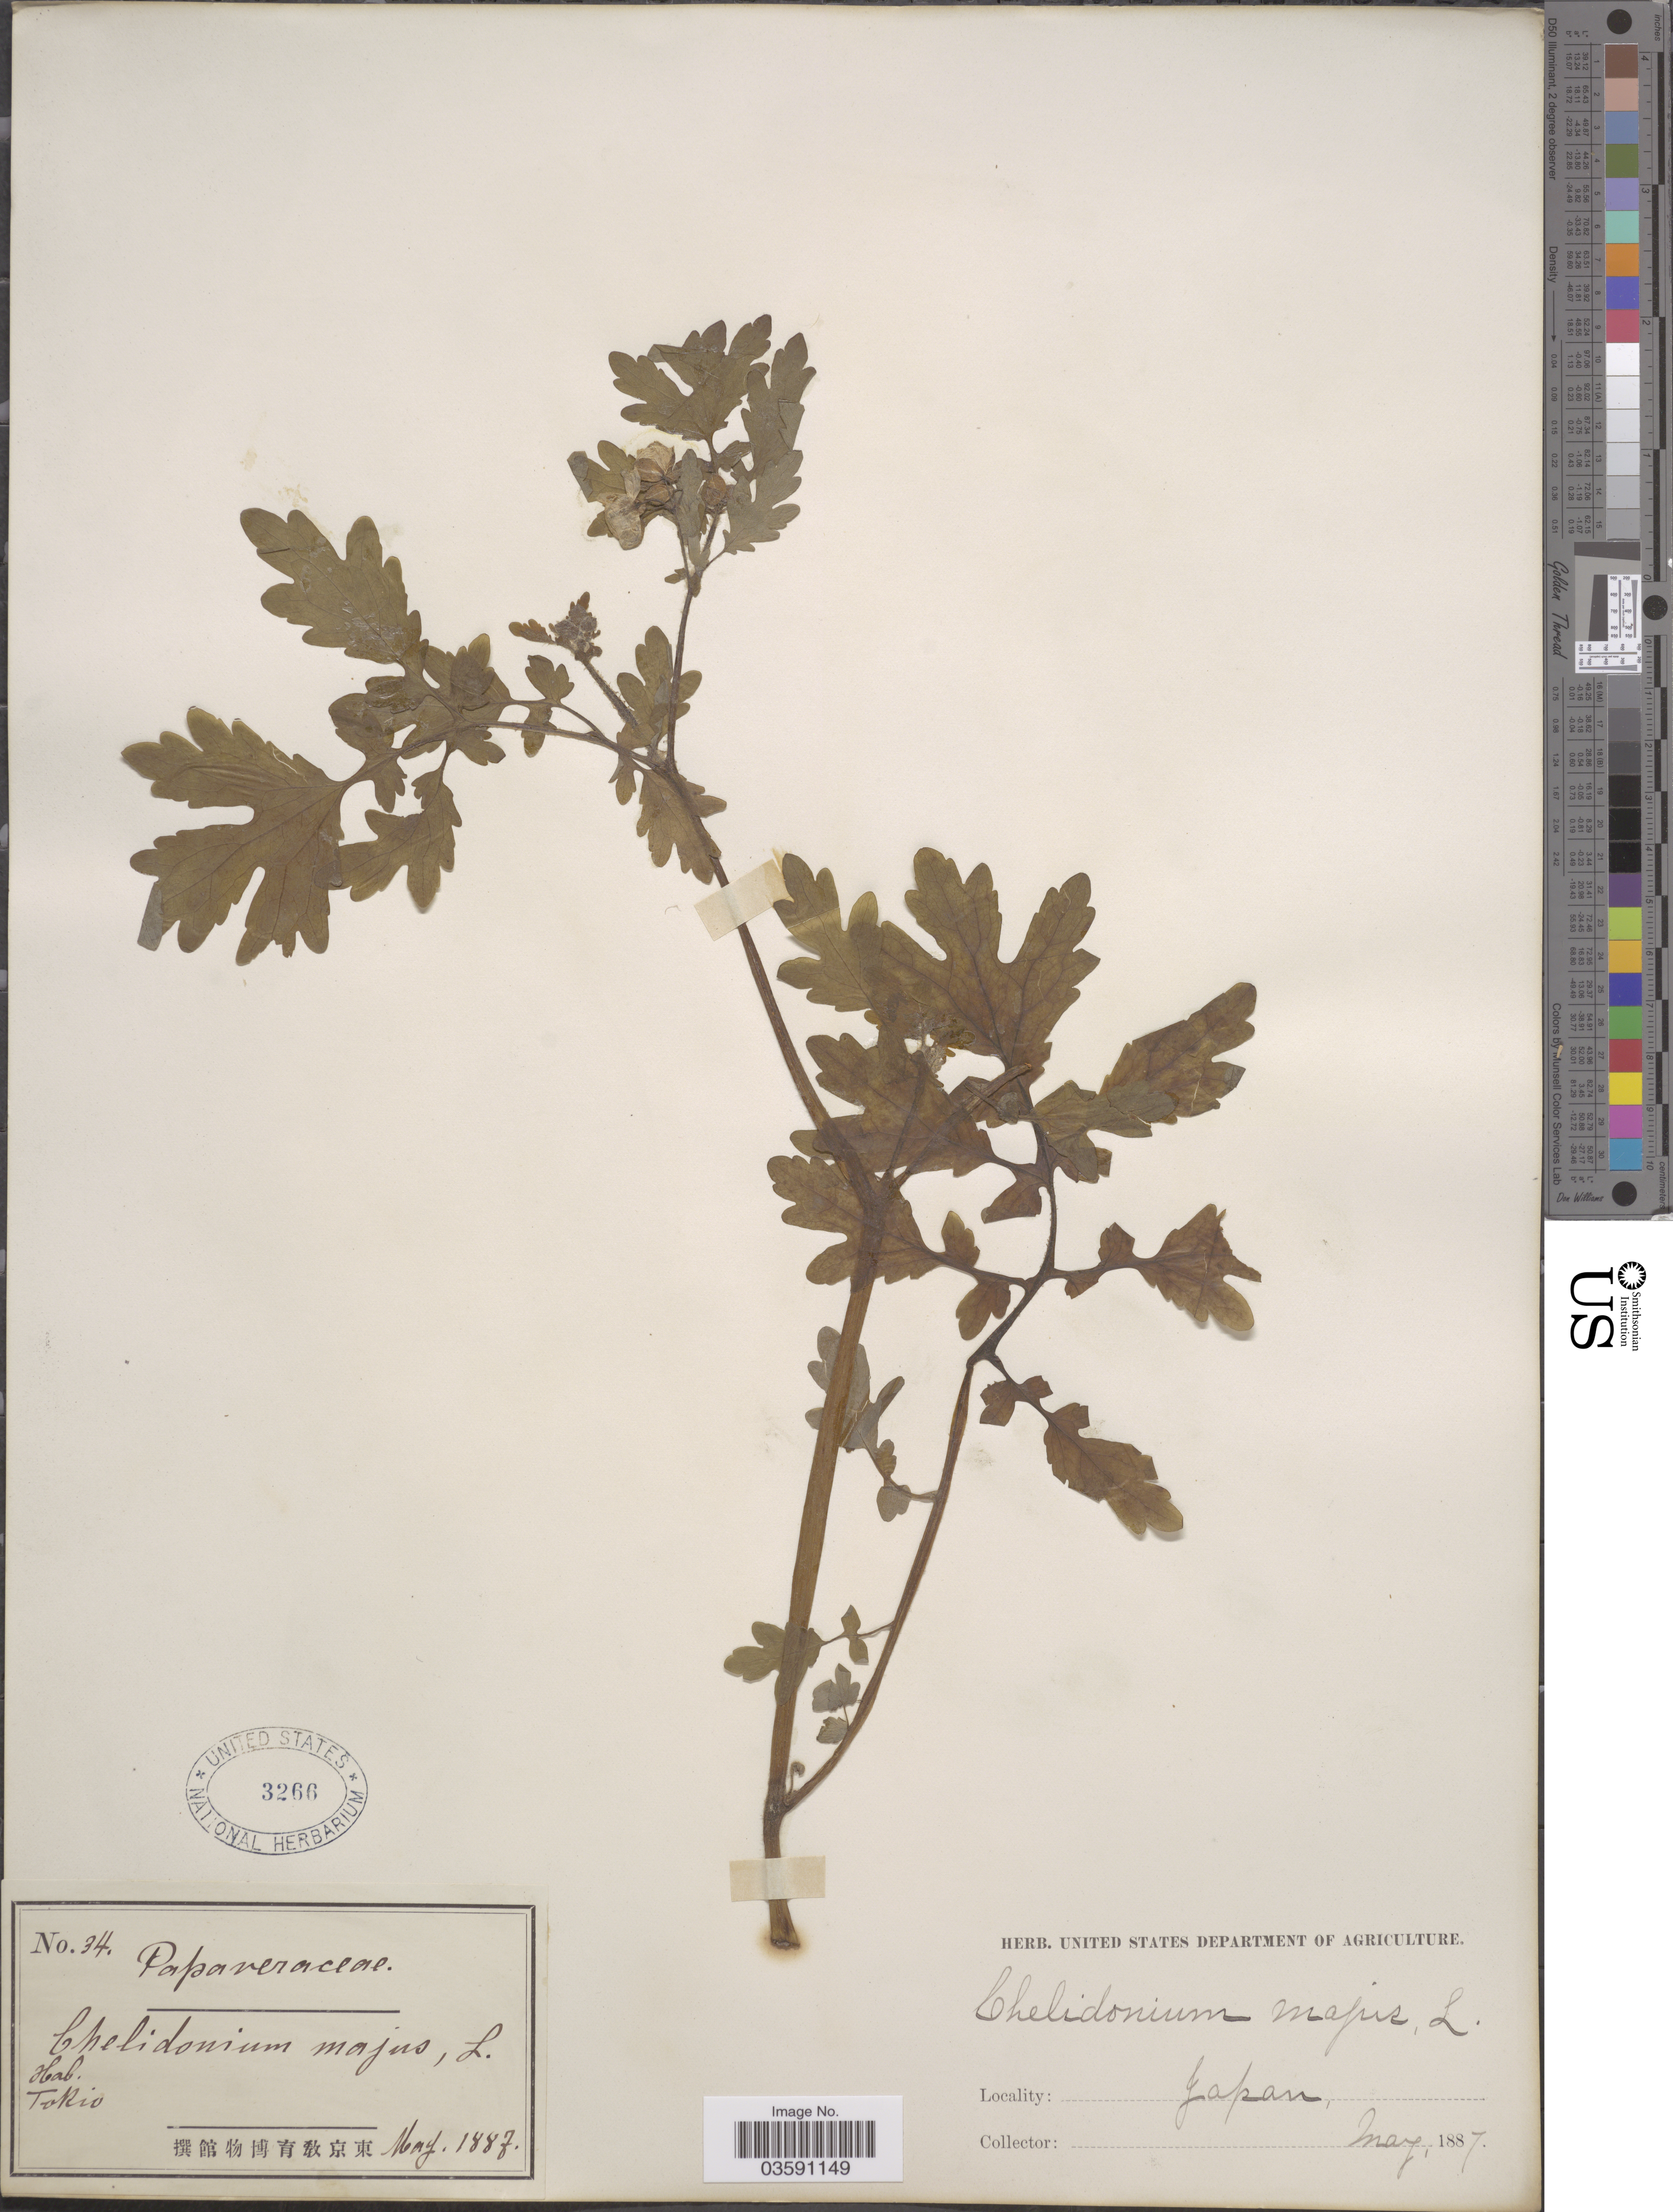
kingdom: Plantae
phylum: Tracheophyta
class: Magnoliopsida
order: Ranunculales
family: Papaveraceae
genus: Chelidonium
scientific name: Chelidonium majus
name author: L.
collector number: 34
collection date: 1887-05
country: Japan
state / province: Tokyo, Federal City of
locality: Tokio.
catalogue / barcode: US 3266